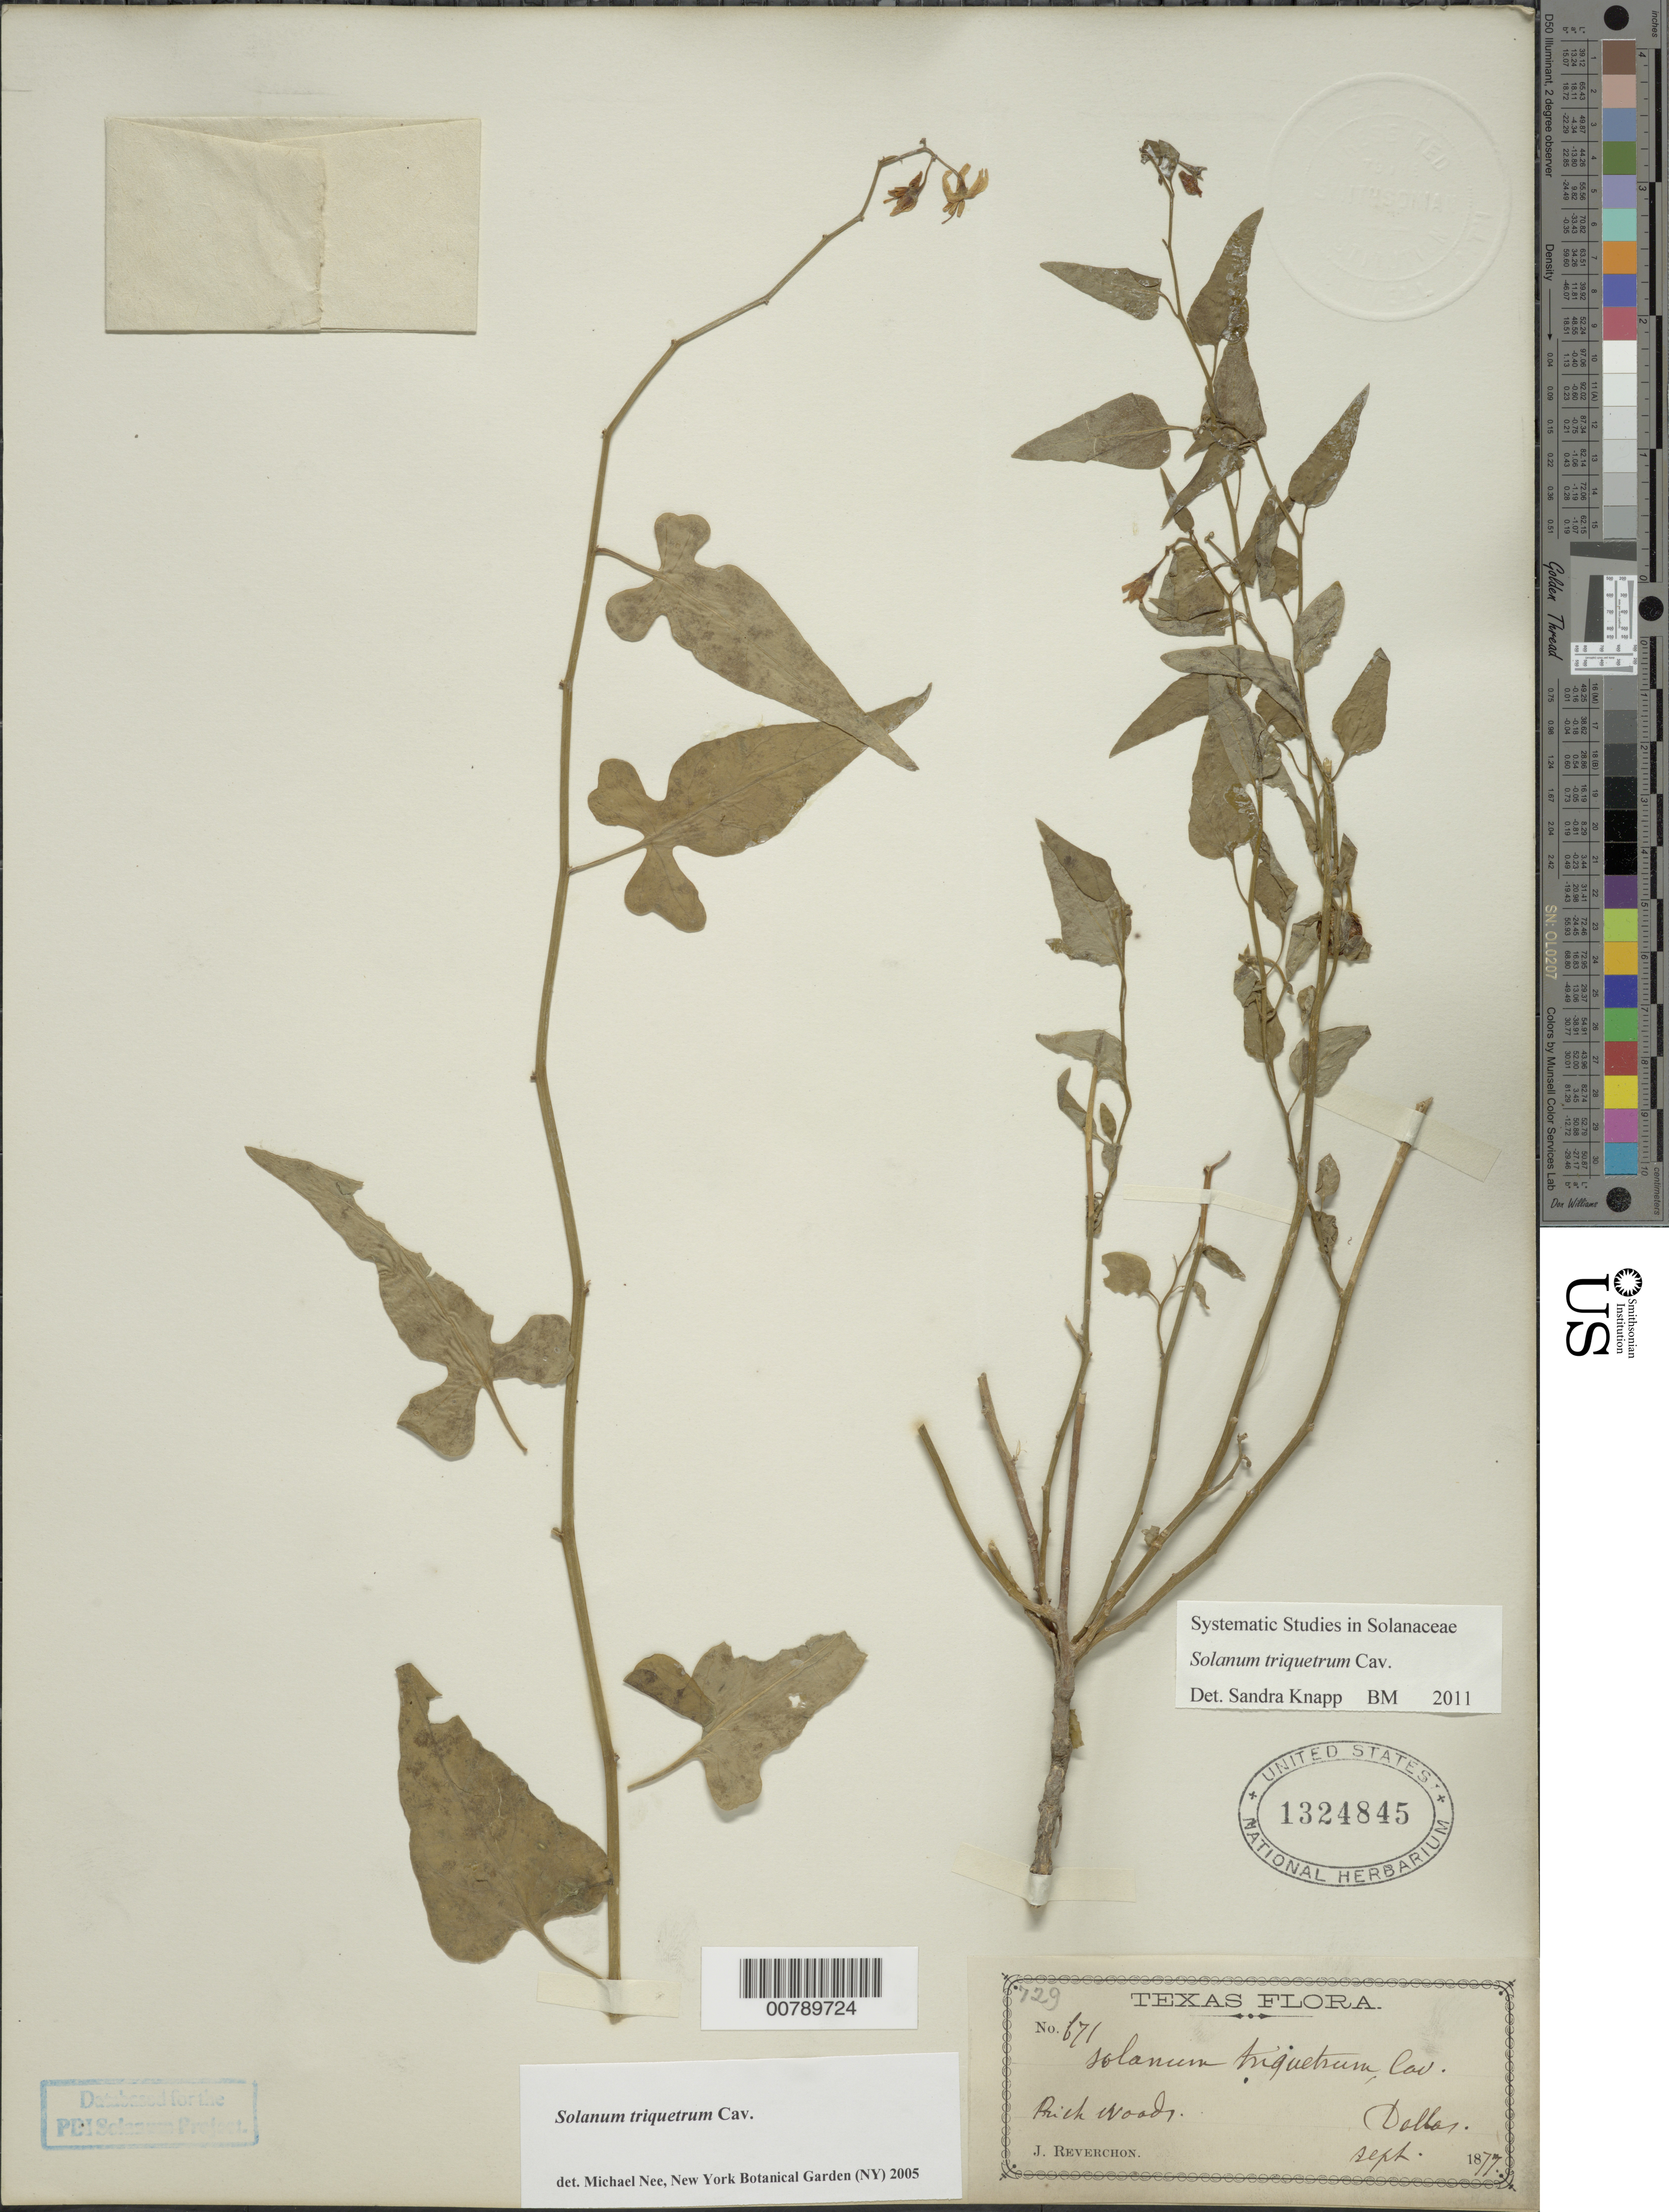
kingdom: Plantae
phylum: Tracheophyta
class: Magnoliopsida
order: Solanales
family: Solanaceae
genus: Solanum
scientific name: Solanum triquetrum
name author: Cav.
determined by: Knapp, S. D.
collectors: J. Reverchon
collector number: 671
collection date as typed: Jun 1877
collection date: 1877-06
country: United States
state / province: Texas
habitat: alluvial bottom lands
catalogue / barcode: US 1324845